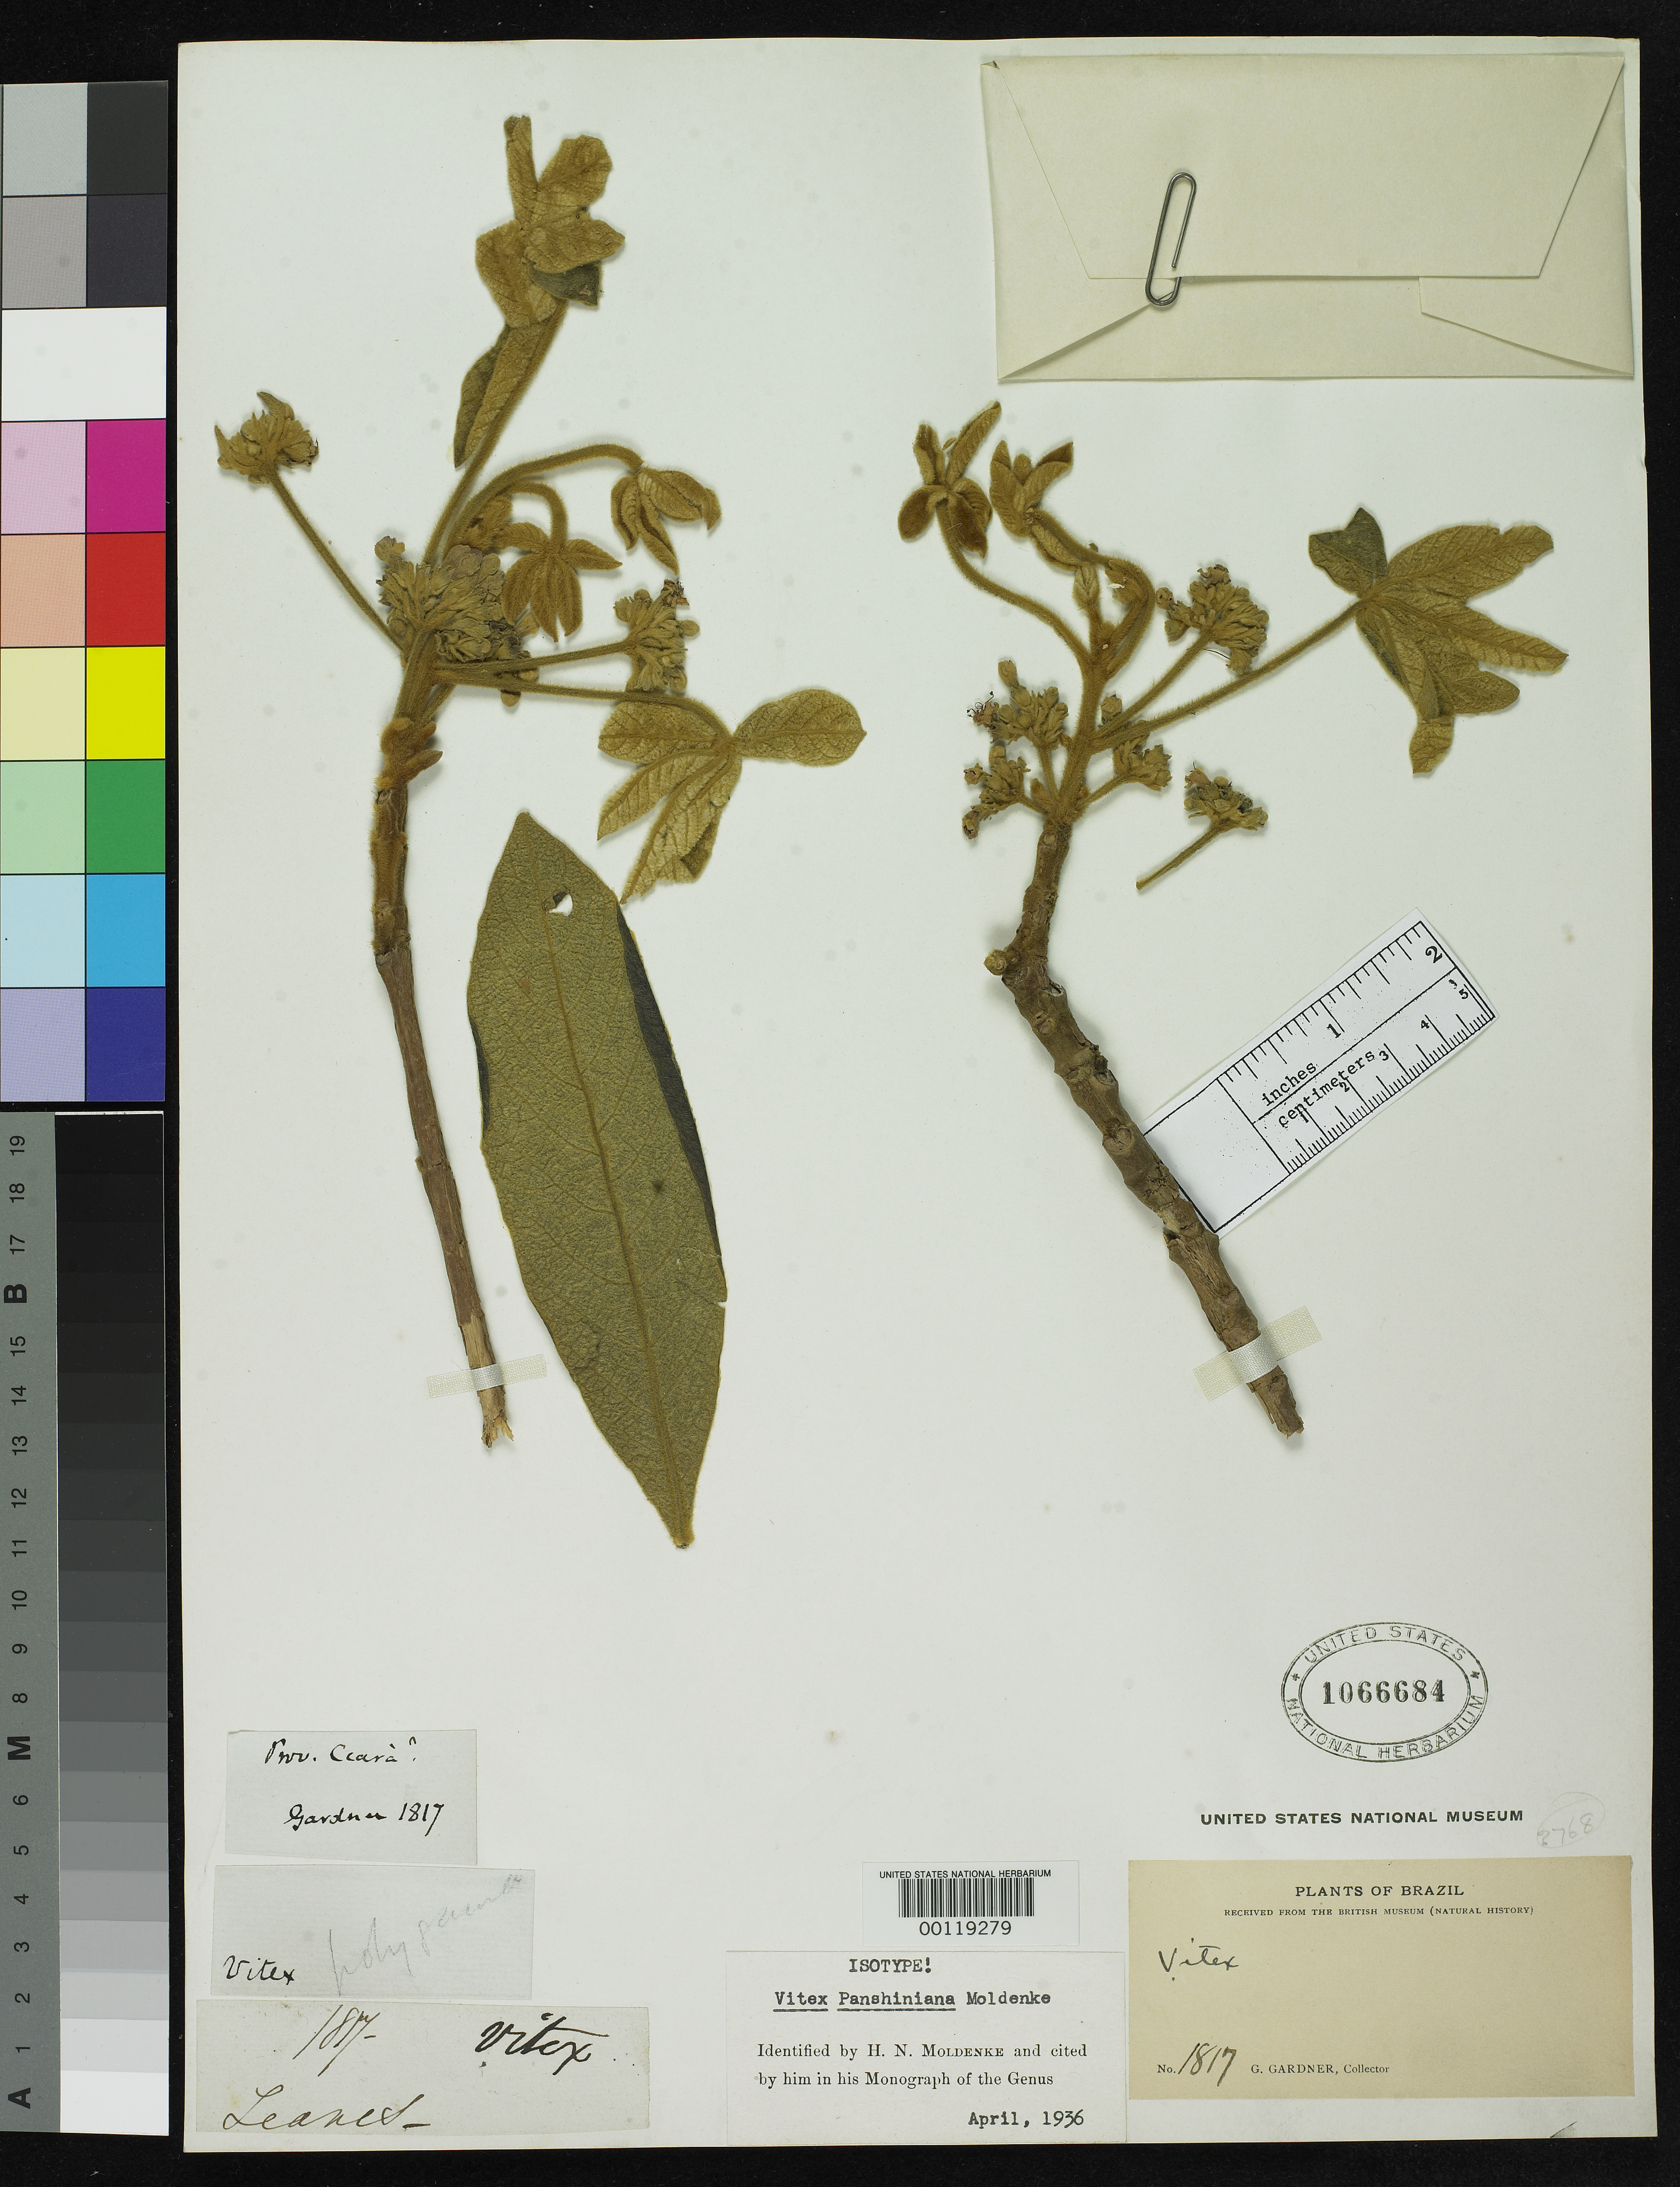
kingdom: Plantae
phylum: Tracheophyta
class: Magnoliopsida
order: Lamiales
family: Lamiaceae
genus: Vitex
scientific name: Vitex panshiniana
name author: Moldenke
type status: Isotype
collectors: G. Gardner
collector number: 1817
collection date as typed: Sep 1838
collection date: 1838-09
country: Brazil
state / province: Ceará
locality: Crato.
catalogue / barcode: US 1066684